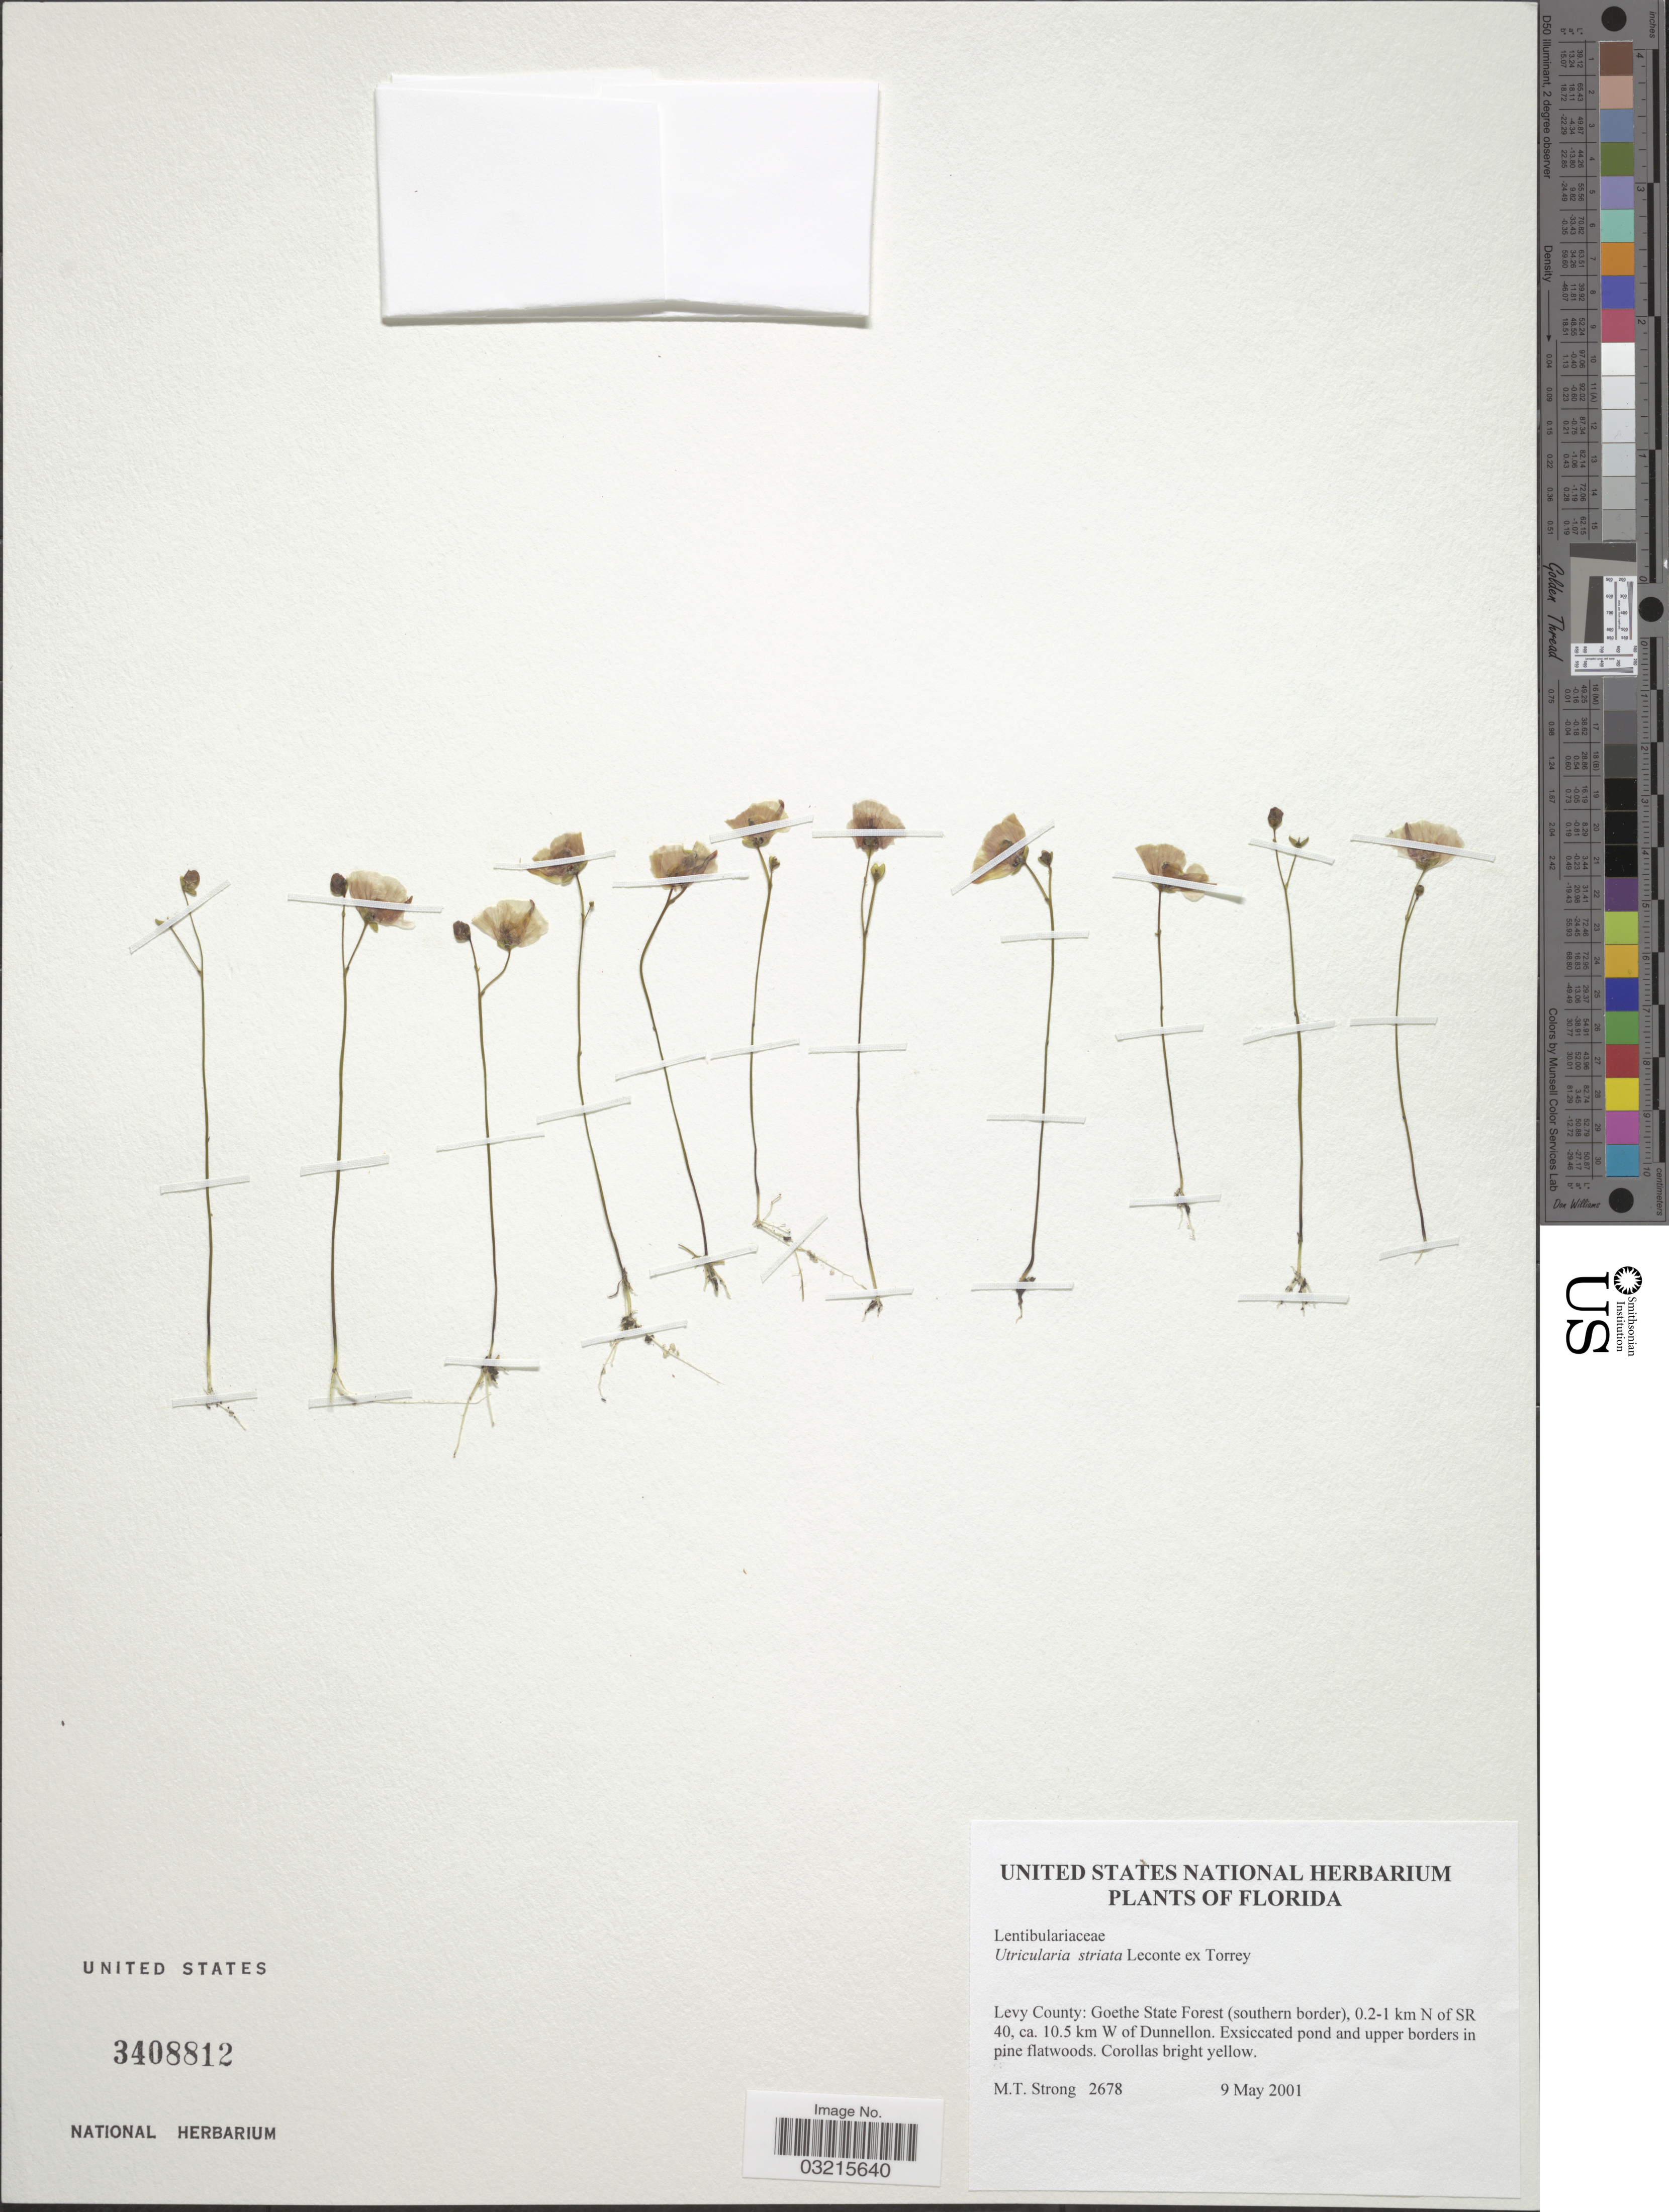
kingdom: Plantae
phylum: Tracheophyta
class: Magnoliopsida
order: Lamiales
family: Lentibulariaceae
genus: Utricularia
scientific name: Utricularia striata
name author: Leconte ex Torr.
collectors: M. T. Strong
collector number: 2678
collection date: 2001-05-09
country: United States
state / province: Florida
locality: Levy County: Goethe State Forest (southern border), 0.2-1 km N of SR 40, ca. 10.5 km W of Dunnellon.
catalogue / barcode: US 3408812